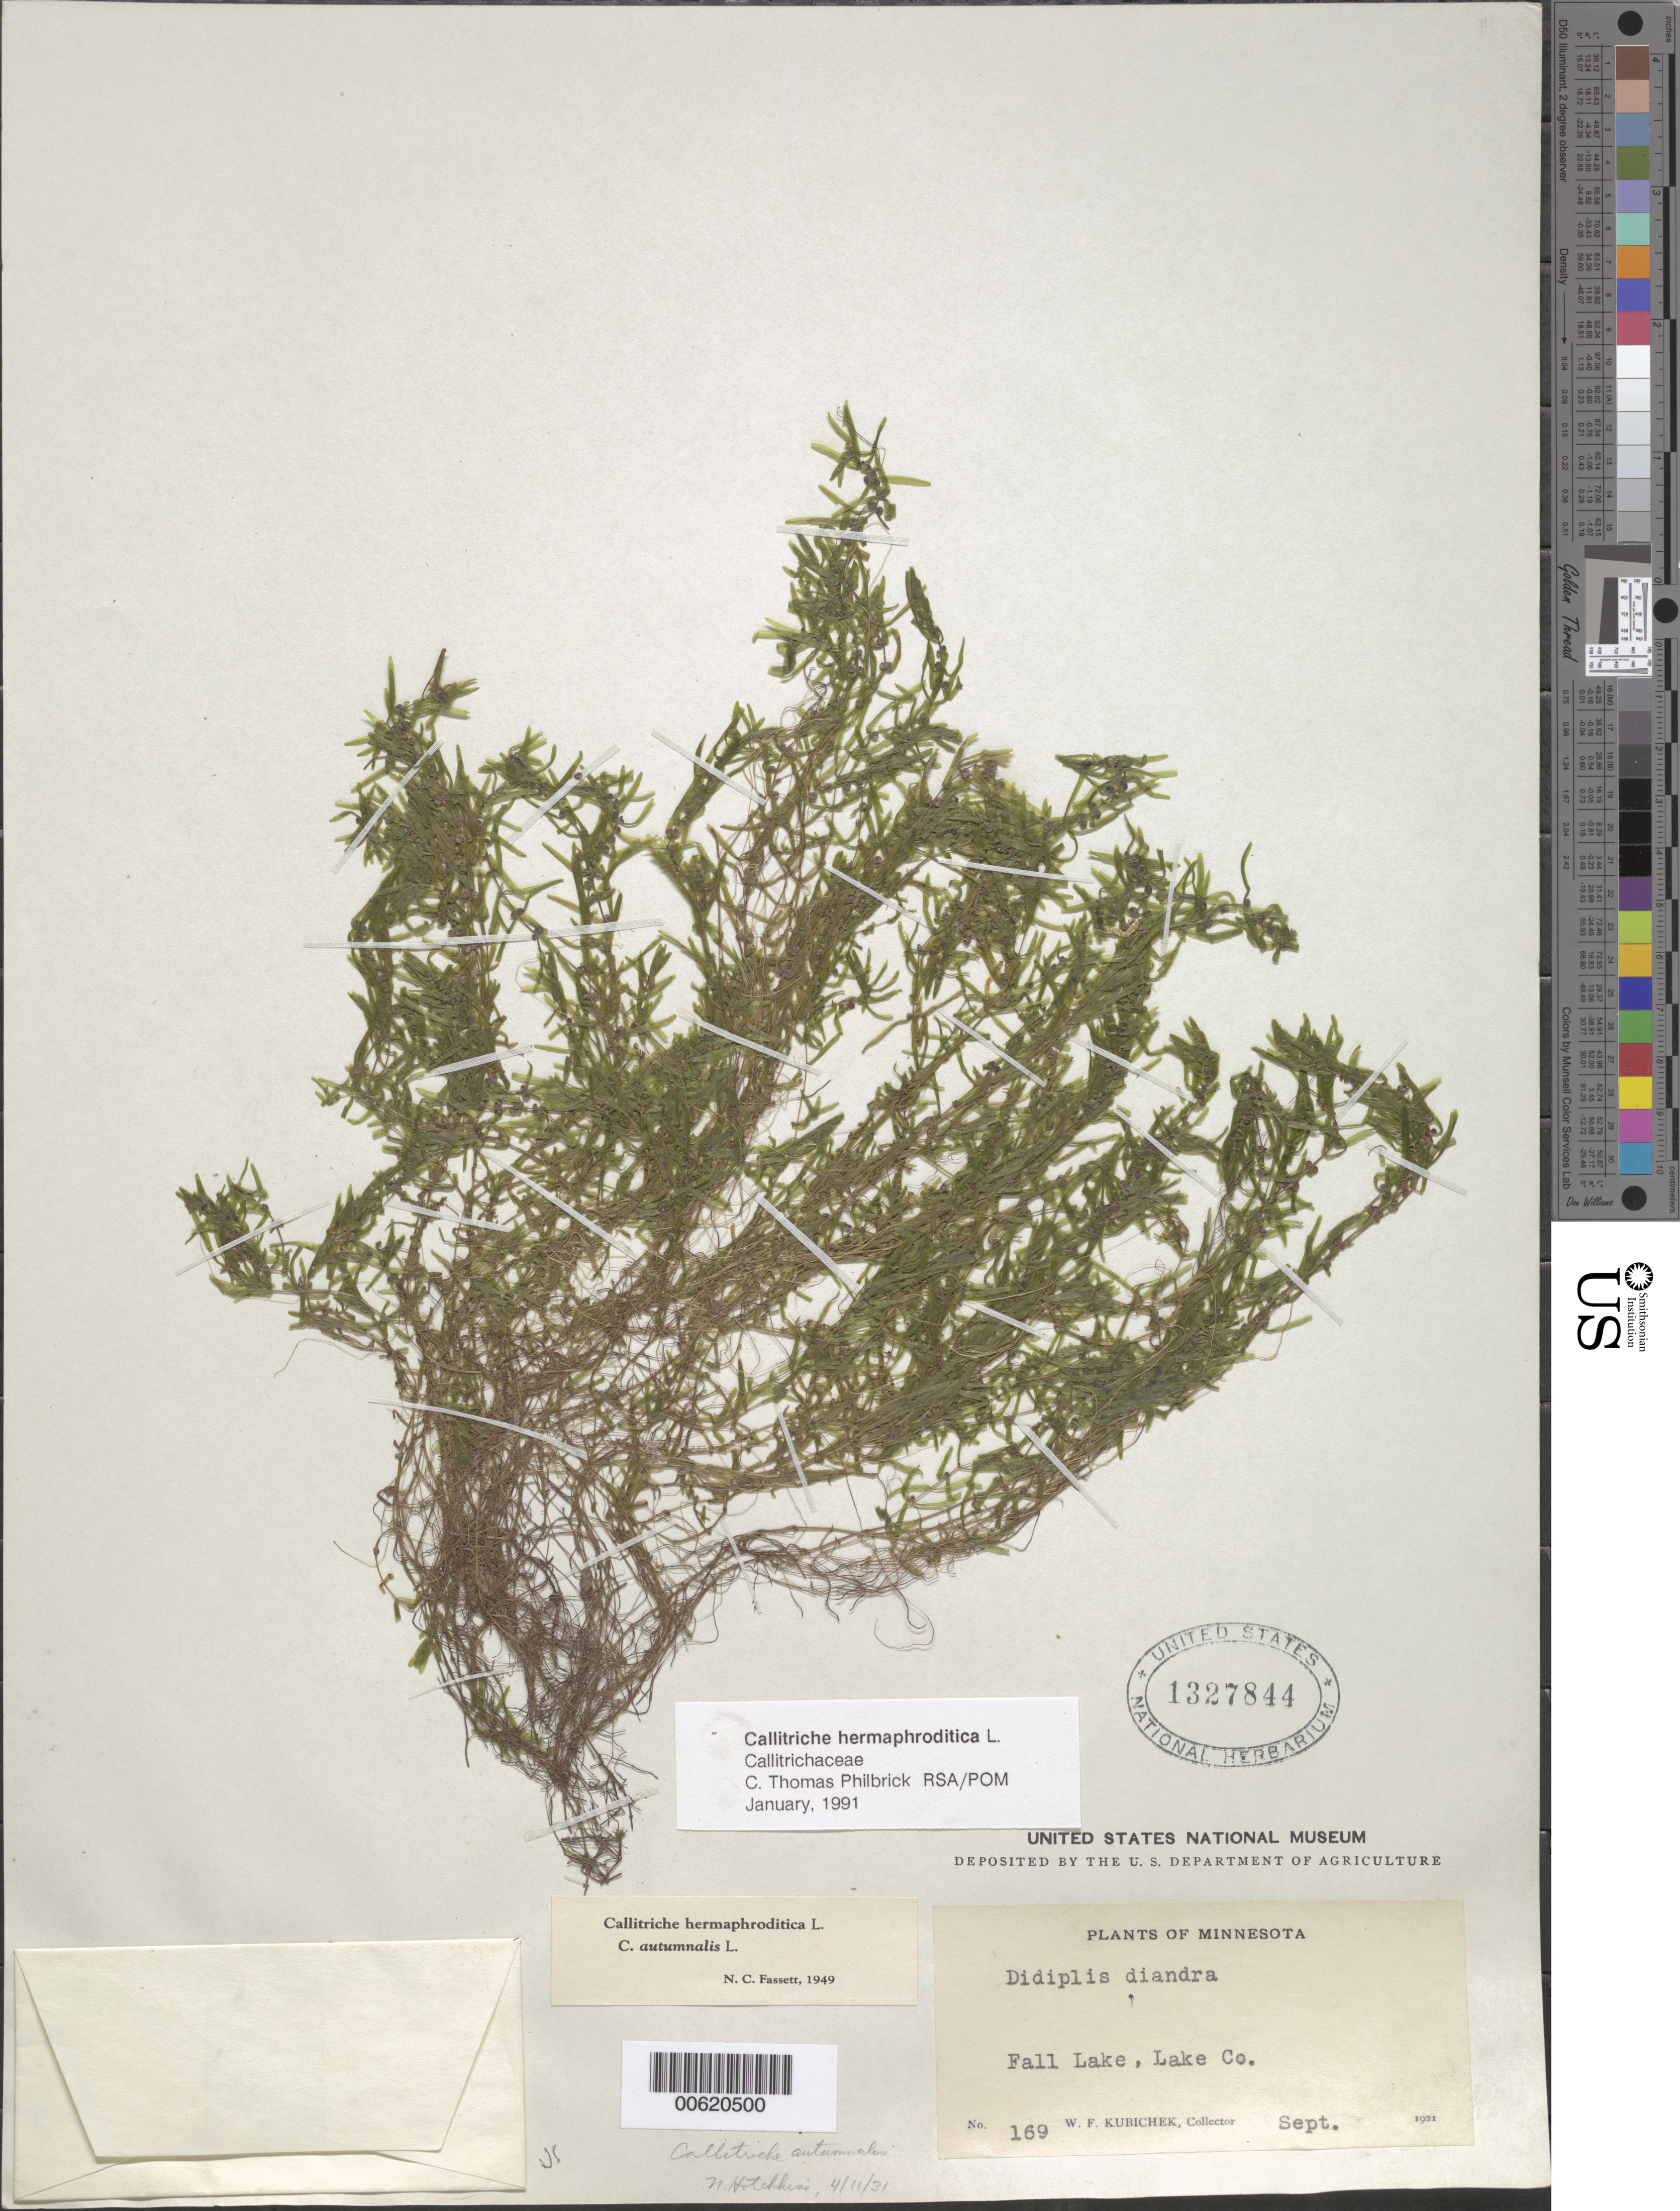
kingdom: Plantae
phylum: Tracheophyta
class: Magnoliopsida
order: Lamiales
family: Plantaginaceae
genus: Callitriche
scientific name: Callitriche hermaphroditica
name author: L.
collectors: W. Kubichek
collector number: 169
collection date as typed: Sep 1921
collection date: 1921-09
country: United States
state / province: Minnesota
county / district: Lake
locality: Fall Lake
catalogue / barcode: US 1327844